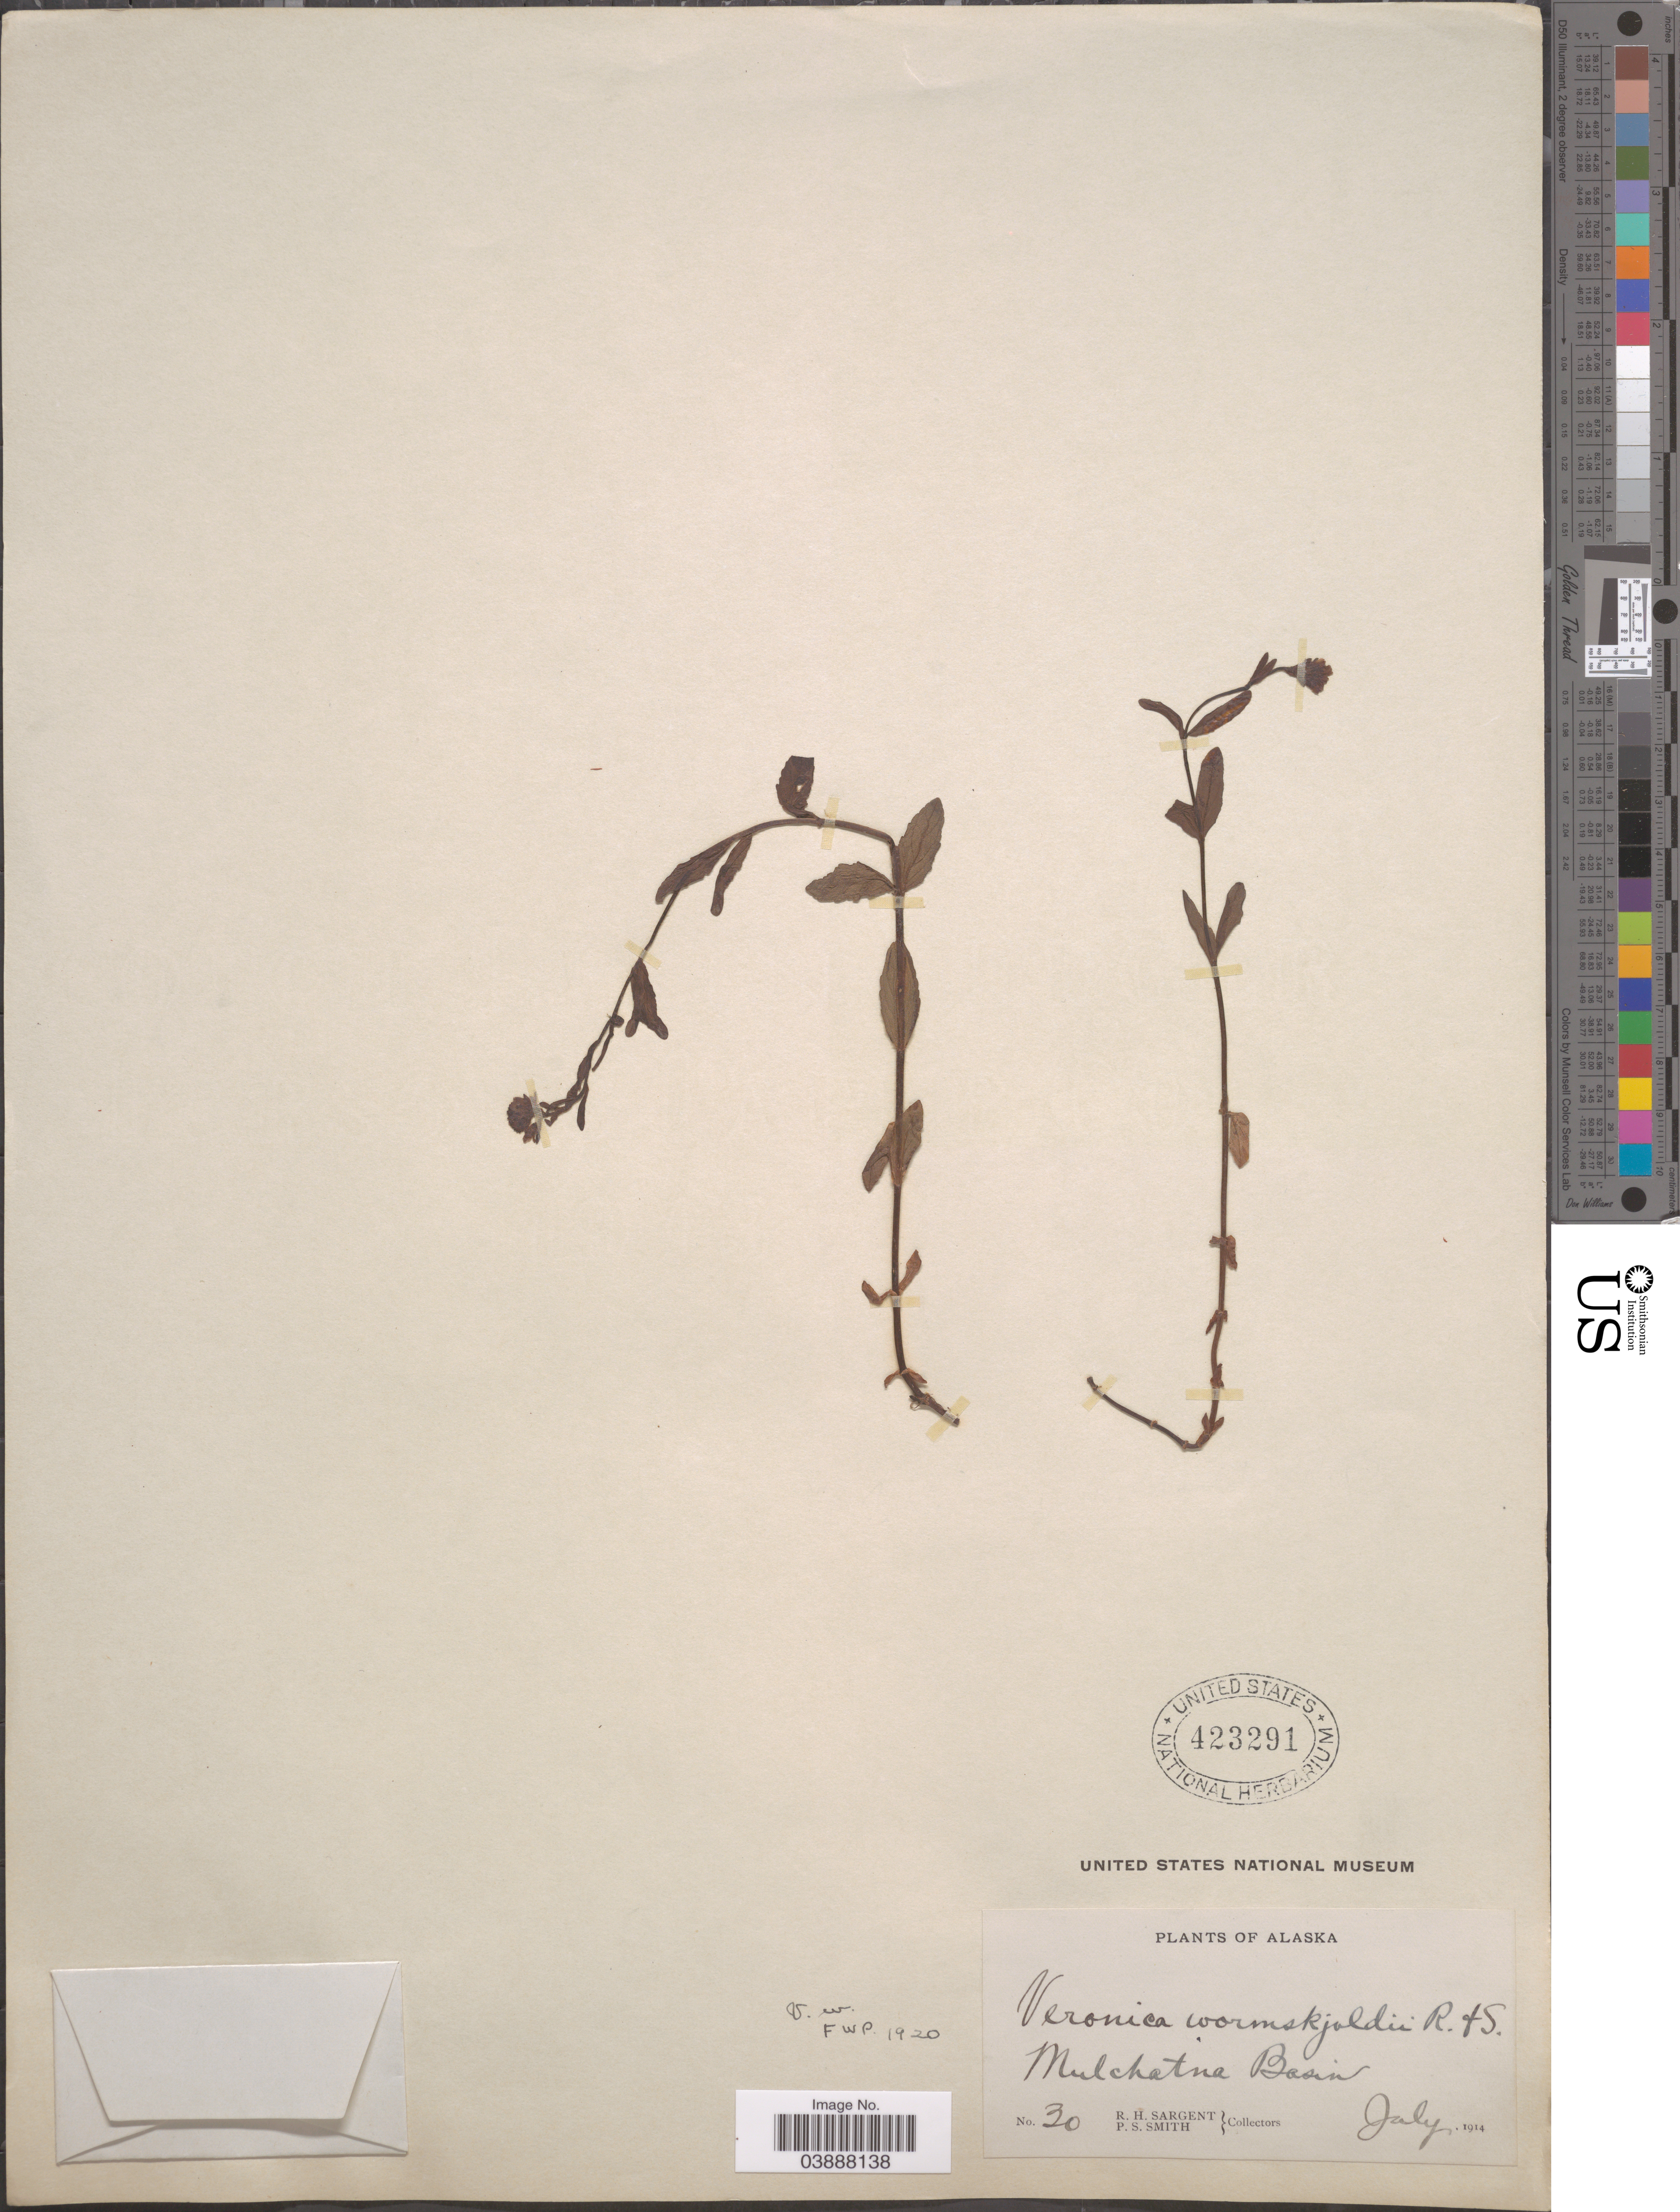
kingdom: Plantae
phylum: Tracheophyta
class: Magnoliopsida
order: Lamiales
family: Plantaginaceae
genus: Veronica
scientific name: Veronica wormskjoldii subsp. wormskjoldii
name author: Roem. & Schult.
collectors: R. Sargent & P. Smith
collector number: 30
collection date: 1914-07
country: United States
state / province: Alaska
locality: Mulchatna Basin.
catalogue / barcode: US 423291